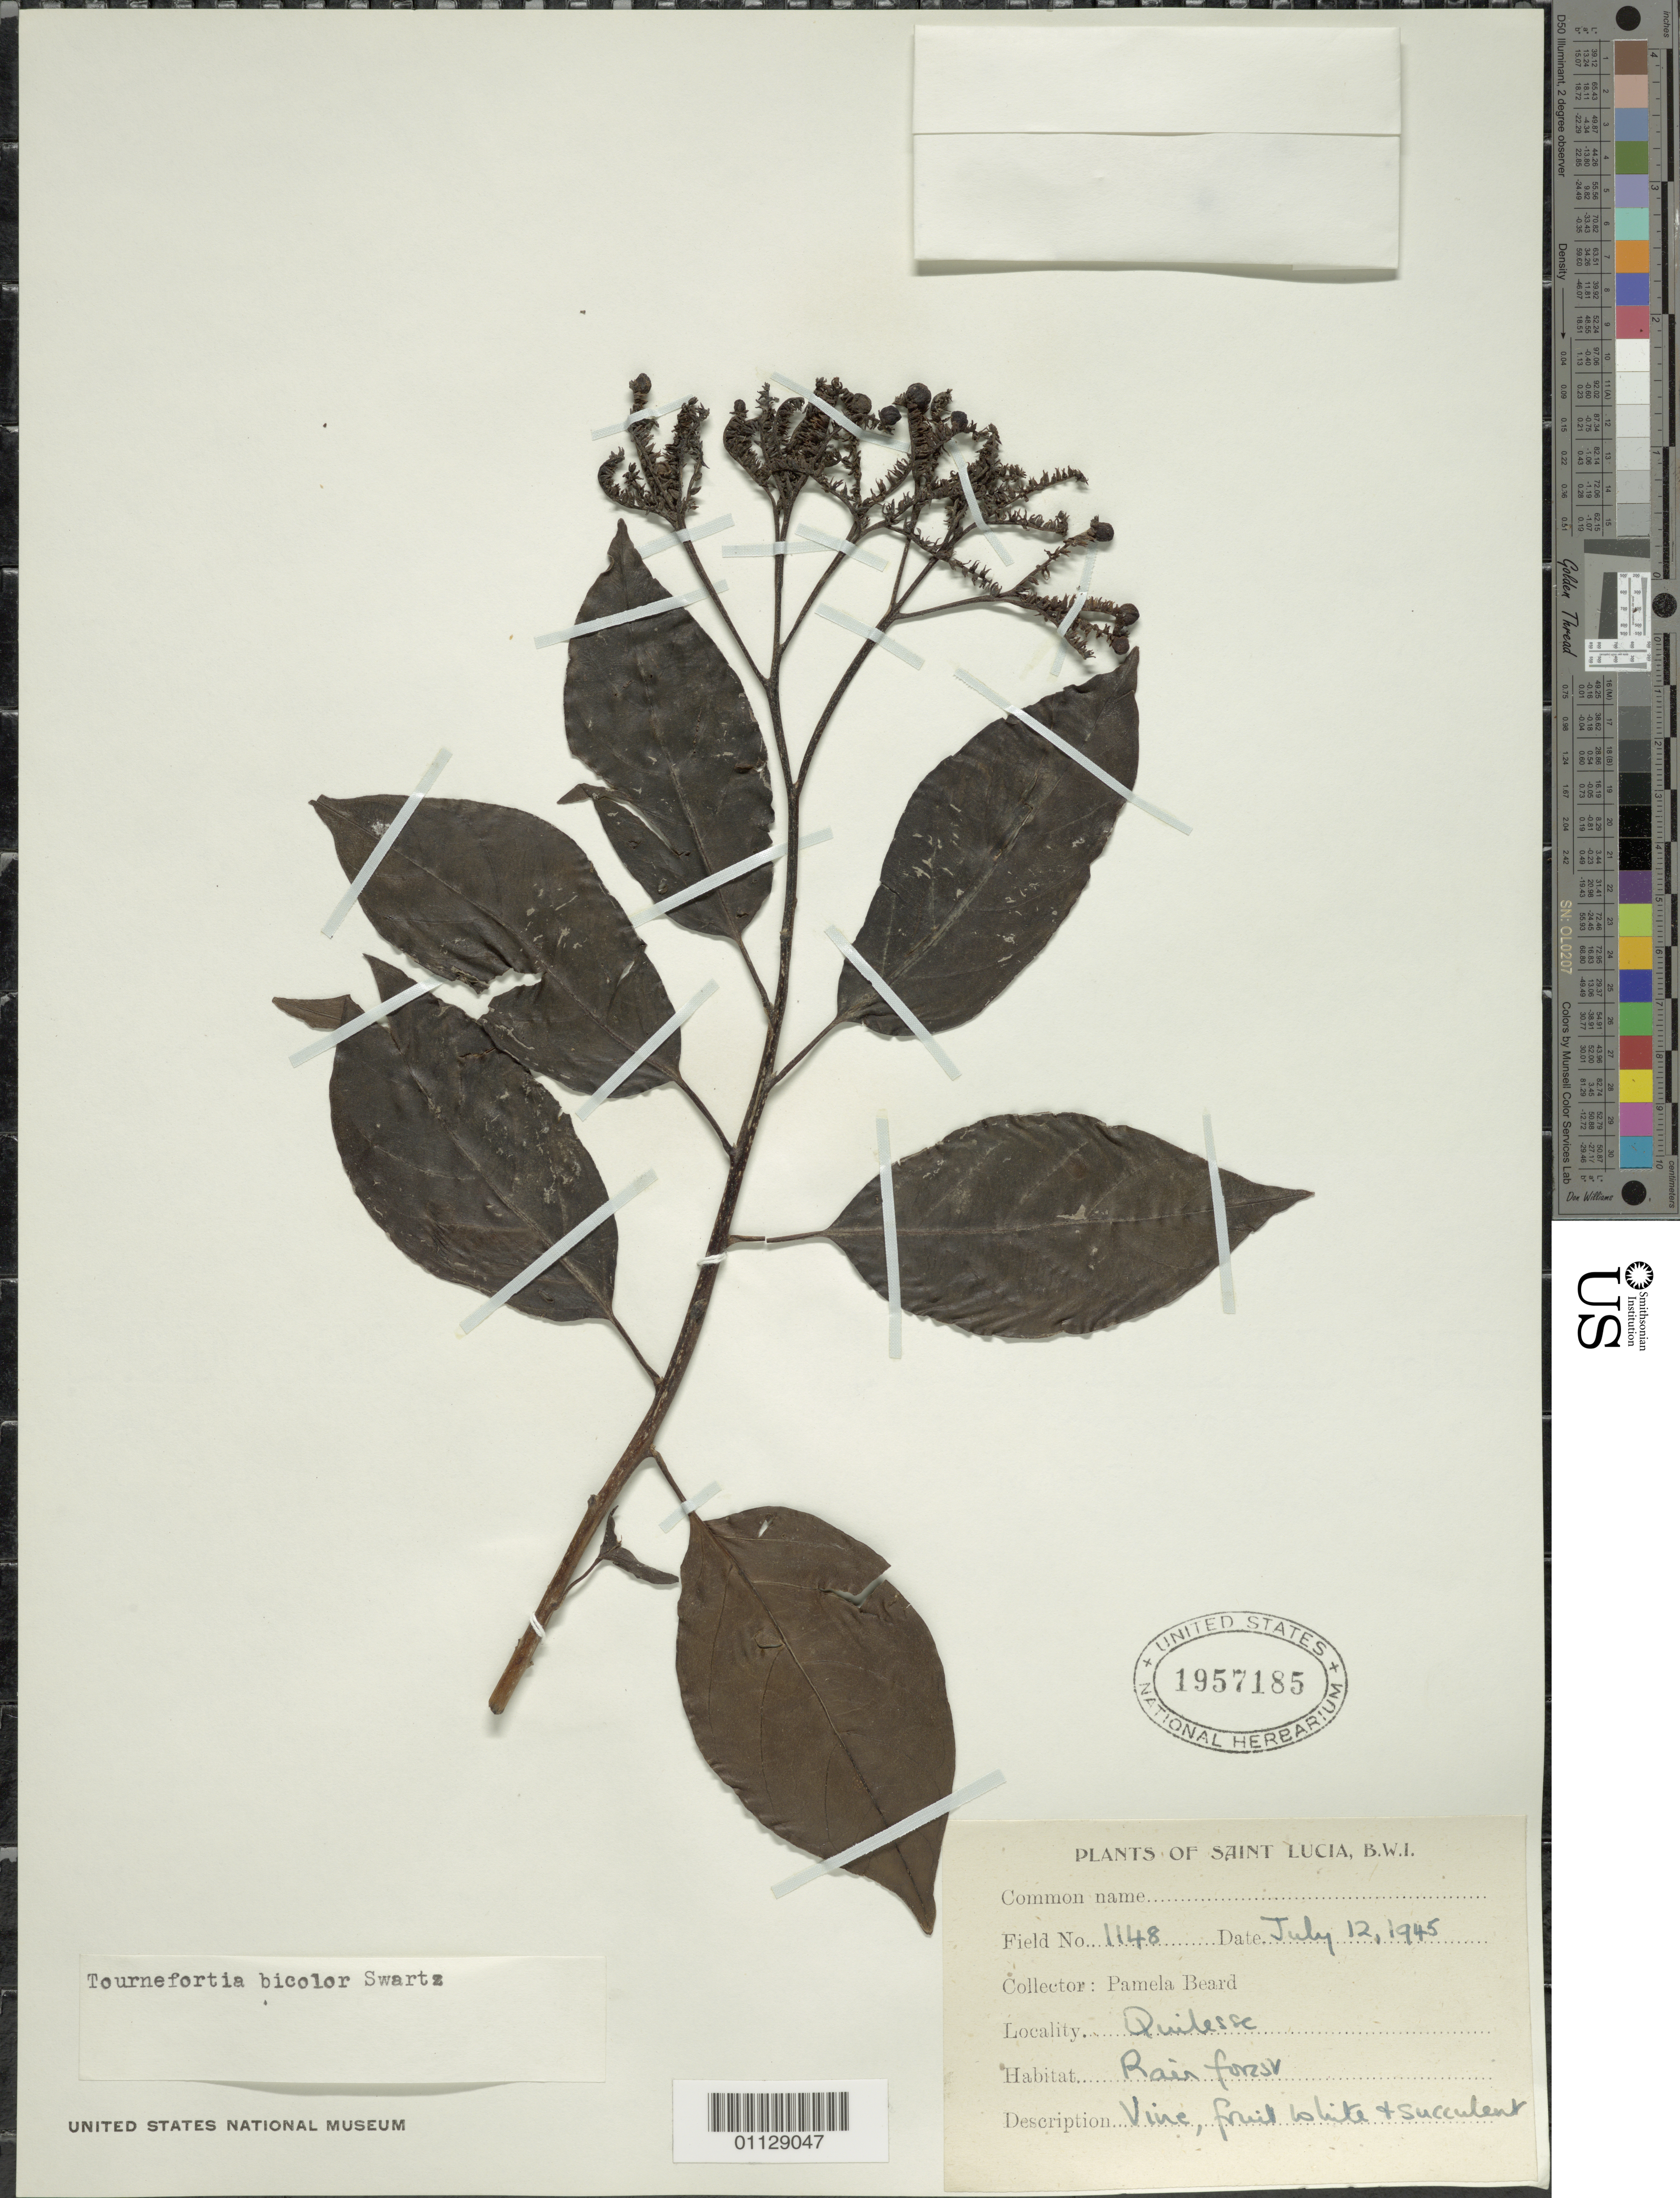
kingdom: Plantae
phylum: Tracheophyta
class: Magnoliopsida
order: Boraginales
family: Heliotropiaceae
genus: Tournefortia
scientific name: Tournefortia bicolor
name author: Sw.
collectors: P. Beard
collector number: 1148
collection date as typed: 12 Jul 1945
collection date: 1945-07-12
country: St. Lucia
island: St. Lucia I.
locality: Quilesse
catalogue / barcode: US 1957185